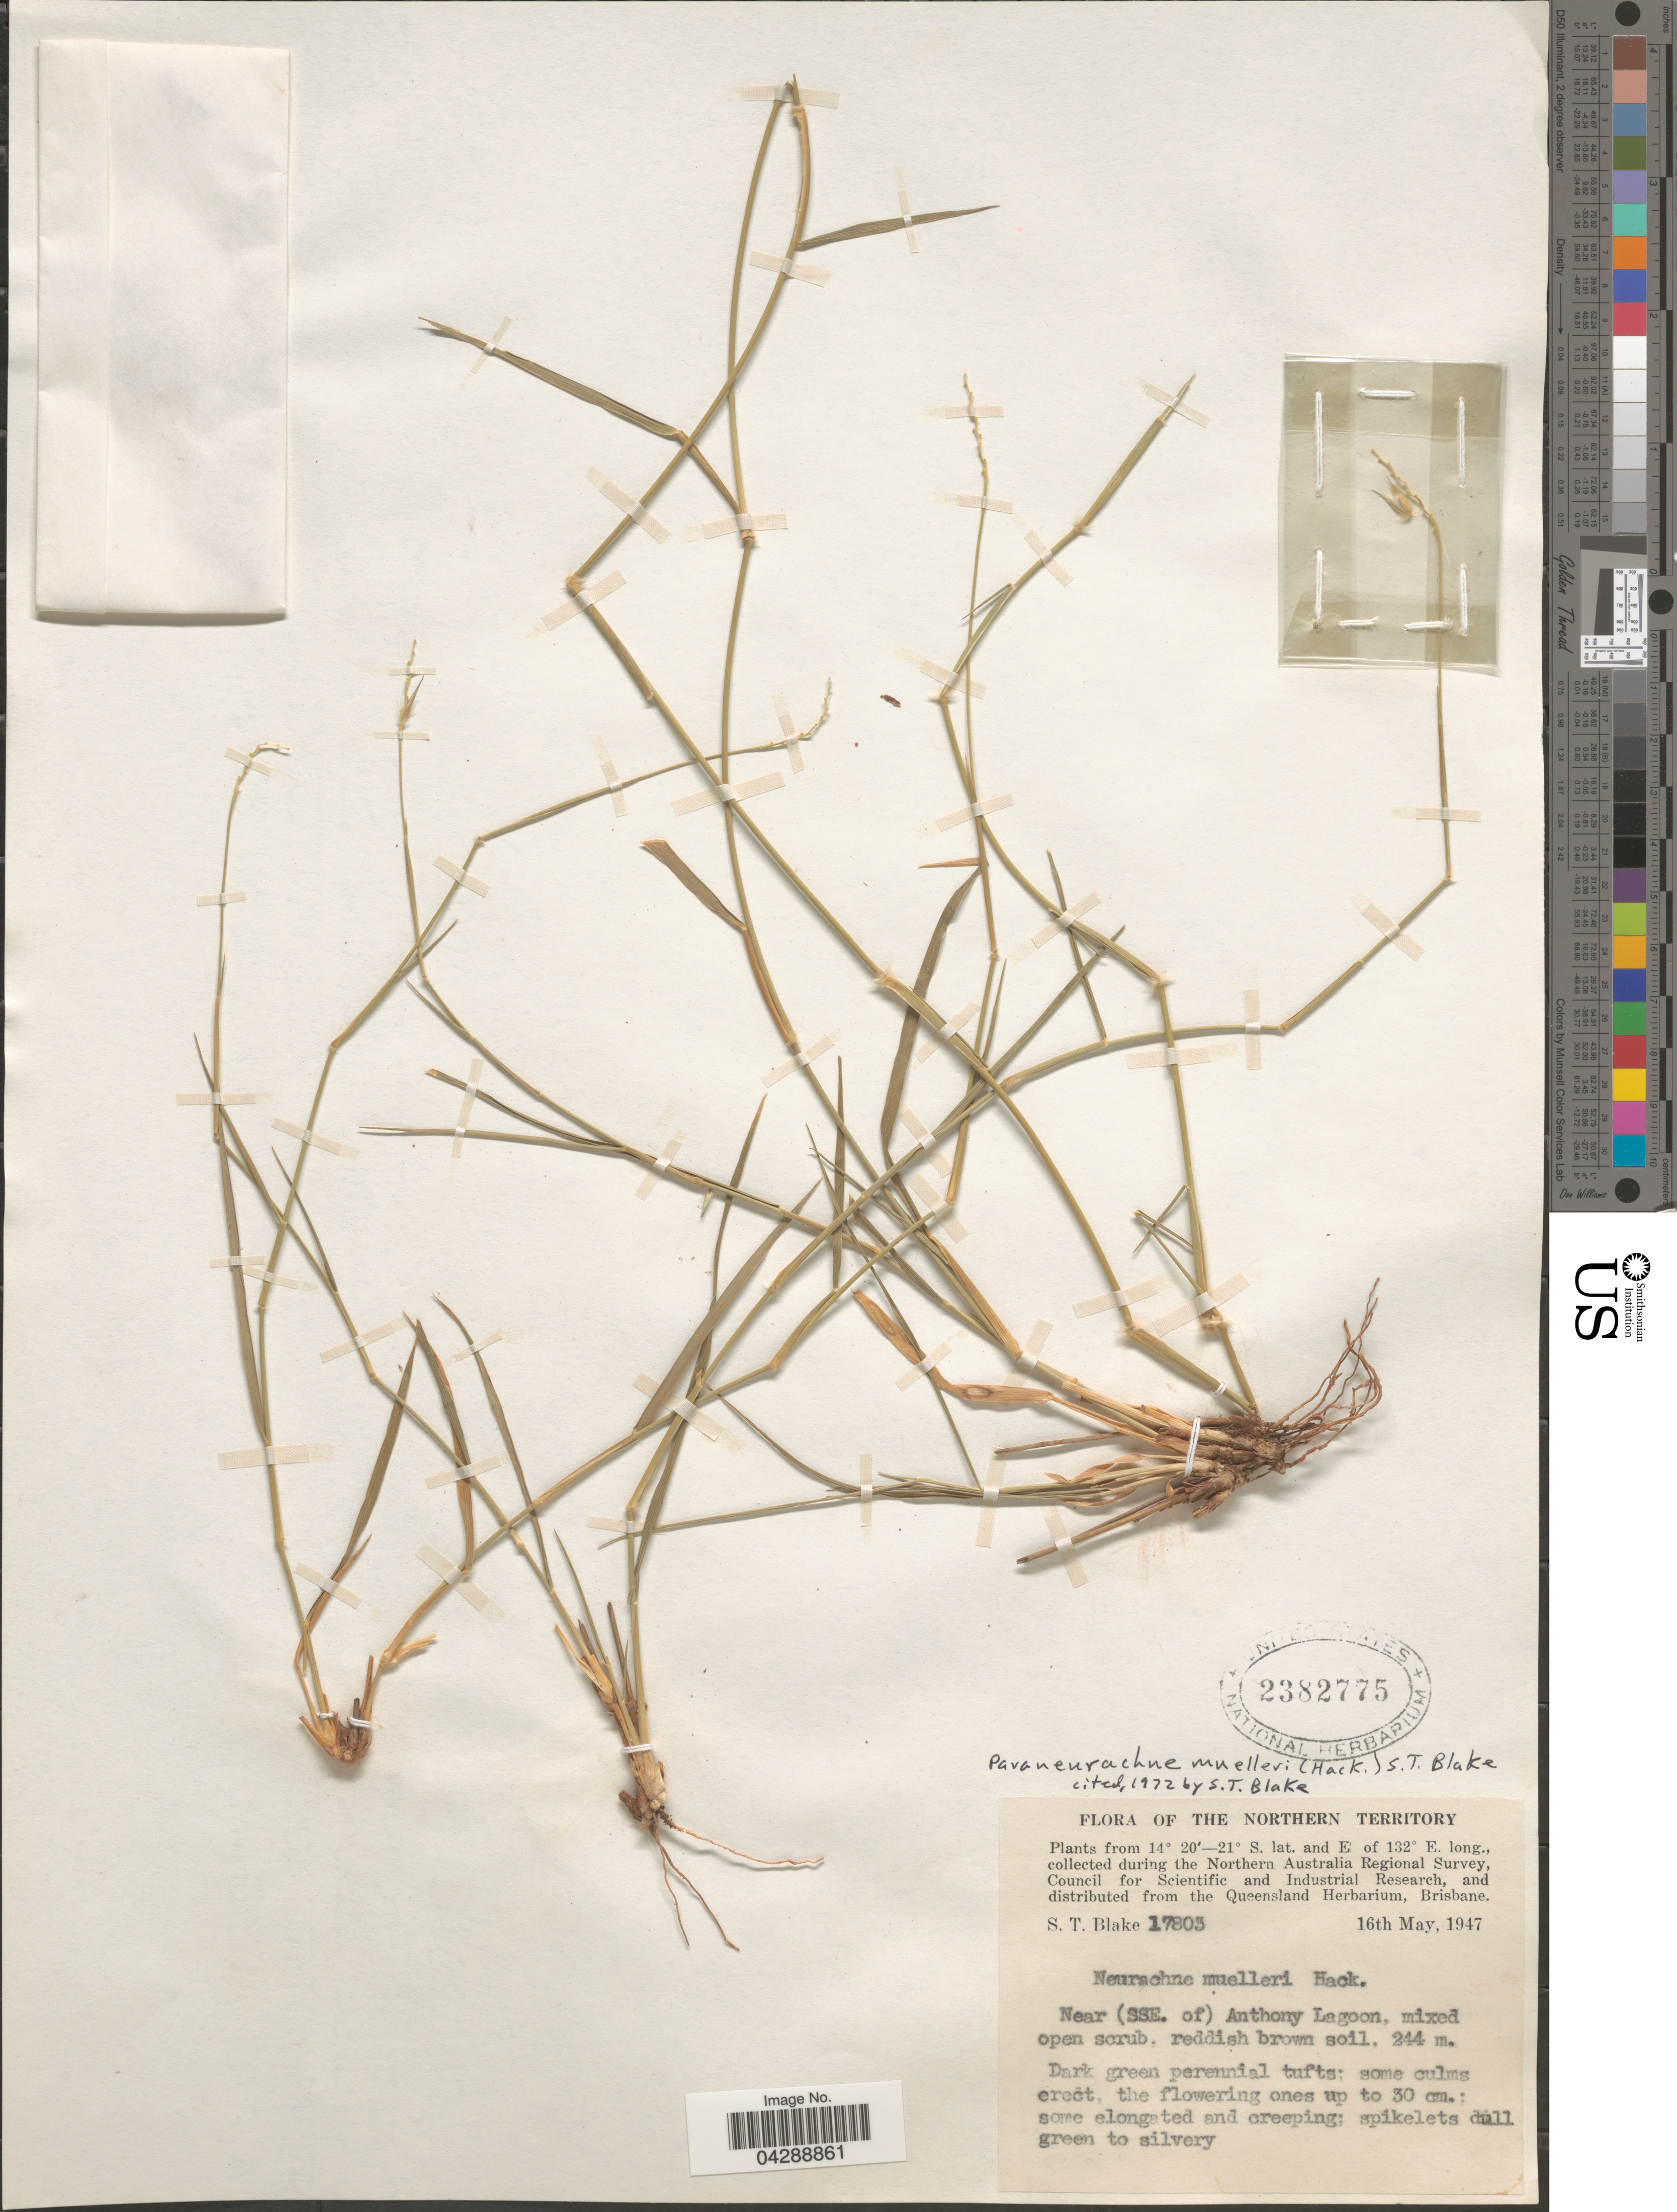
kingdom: Plantae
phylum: Tracheophyta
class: Liliopsida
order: Poales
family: Poaceae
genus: Paraneurachne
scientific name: Paraneurachne muelleri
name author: (Hack.) S.T. Blake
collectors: S. T. Blake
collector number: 17803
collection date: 1947-05-16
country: Australia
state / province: Northern Territory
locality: Northern Australia Regional Survey. Near (SSE. of) Anthony Lagoon, mixed open scrub.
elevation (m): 244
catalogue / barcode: US 2382775